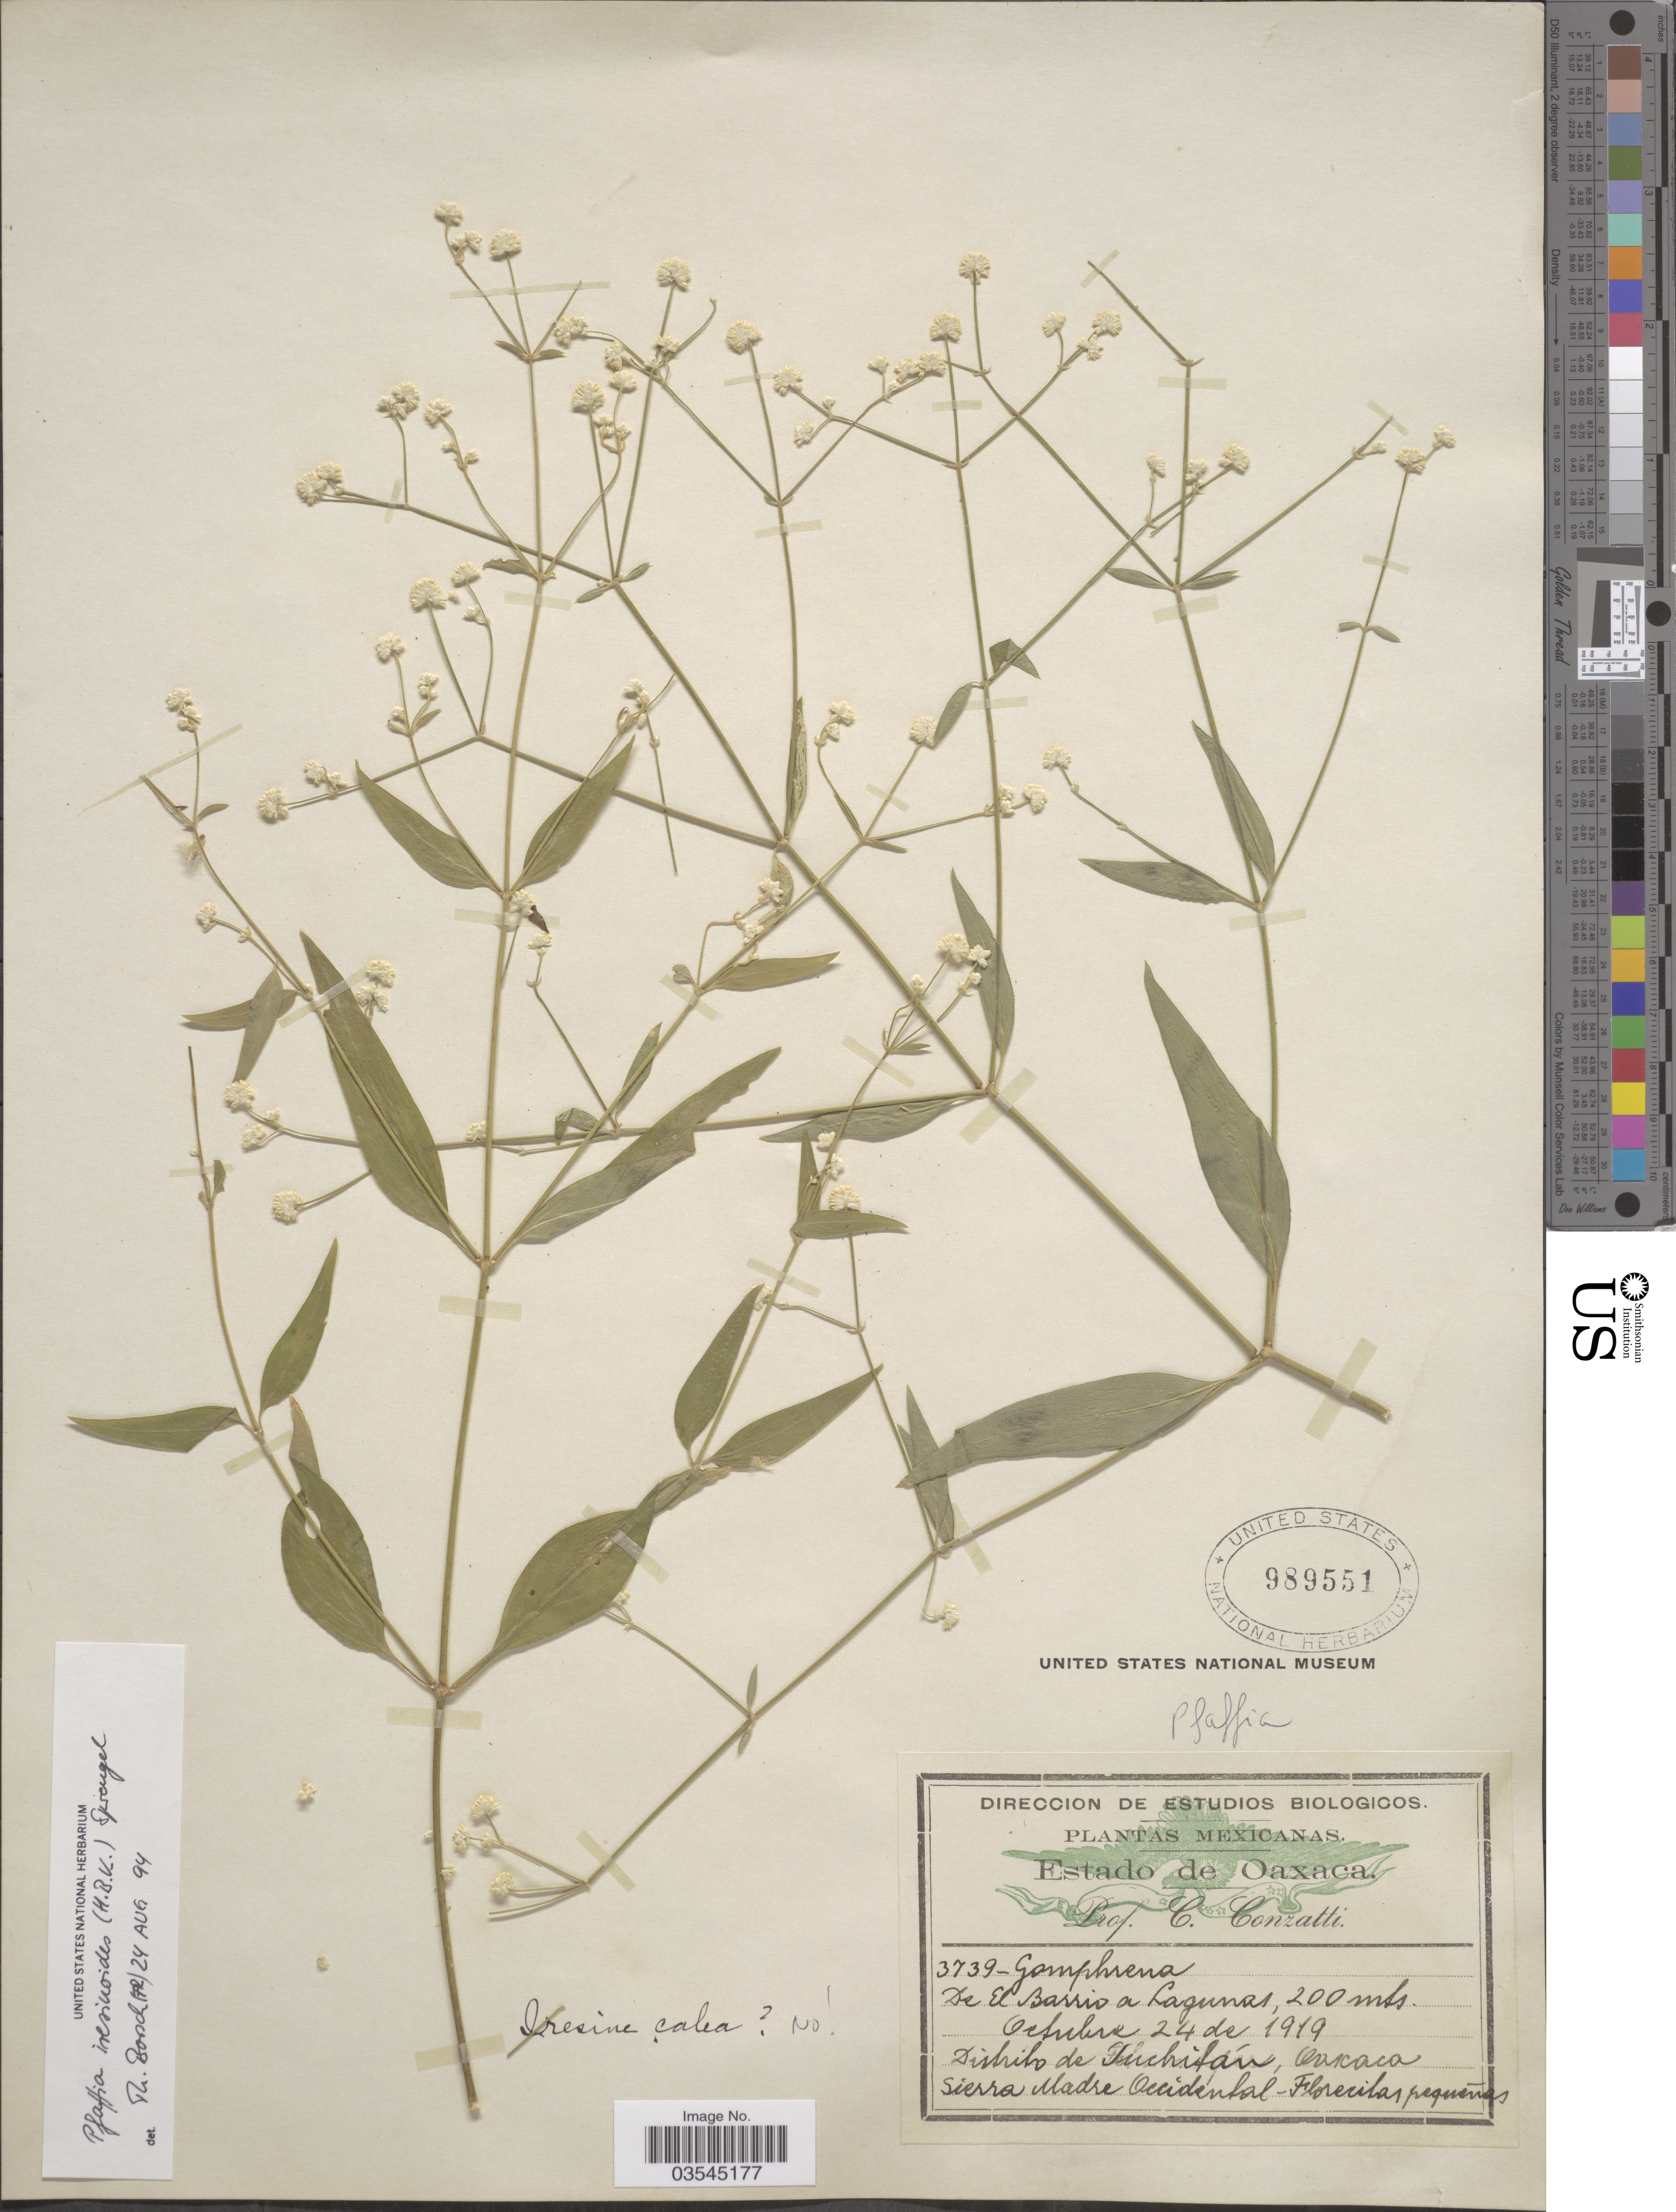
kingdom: Plantae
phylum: Tracheophyta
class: Magnoliopsida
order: Caryophyllales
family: Amaranthaceae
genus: Pfaffia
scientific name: Pfaffia iresinoides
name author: (Kunth) Spreng.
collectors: C. Conzatti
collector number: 3739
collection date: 1919-10-24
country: Mexico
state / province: Oaxaca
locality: De El Barrio a Lagunas. Distrito de Tuchitán, Sierra Madre Occidental.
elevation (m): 200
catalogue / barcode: US 989551